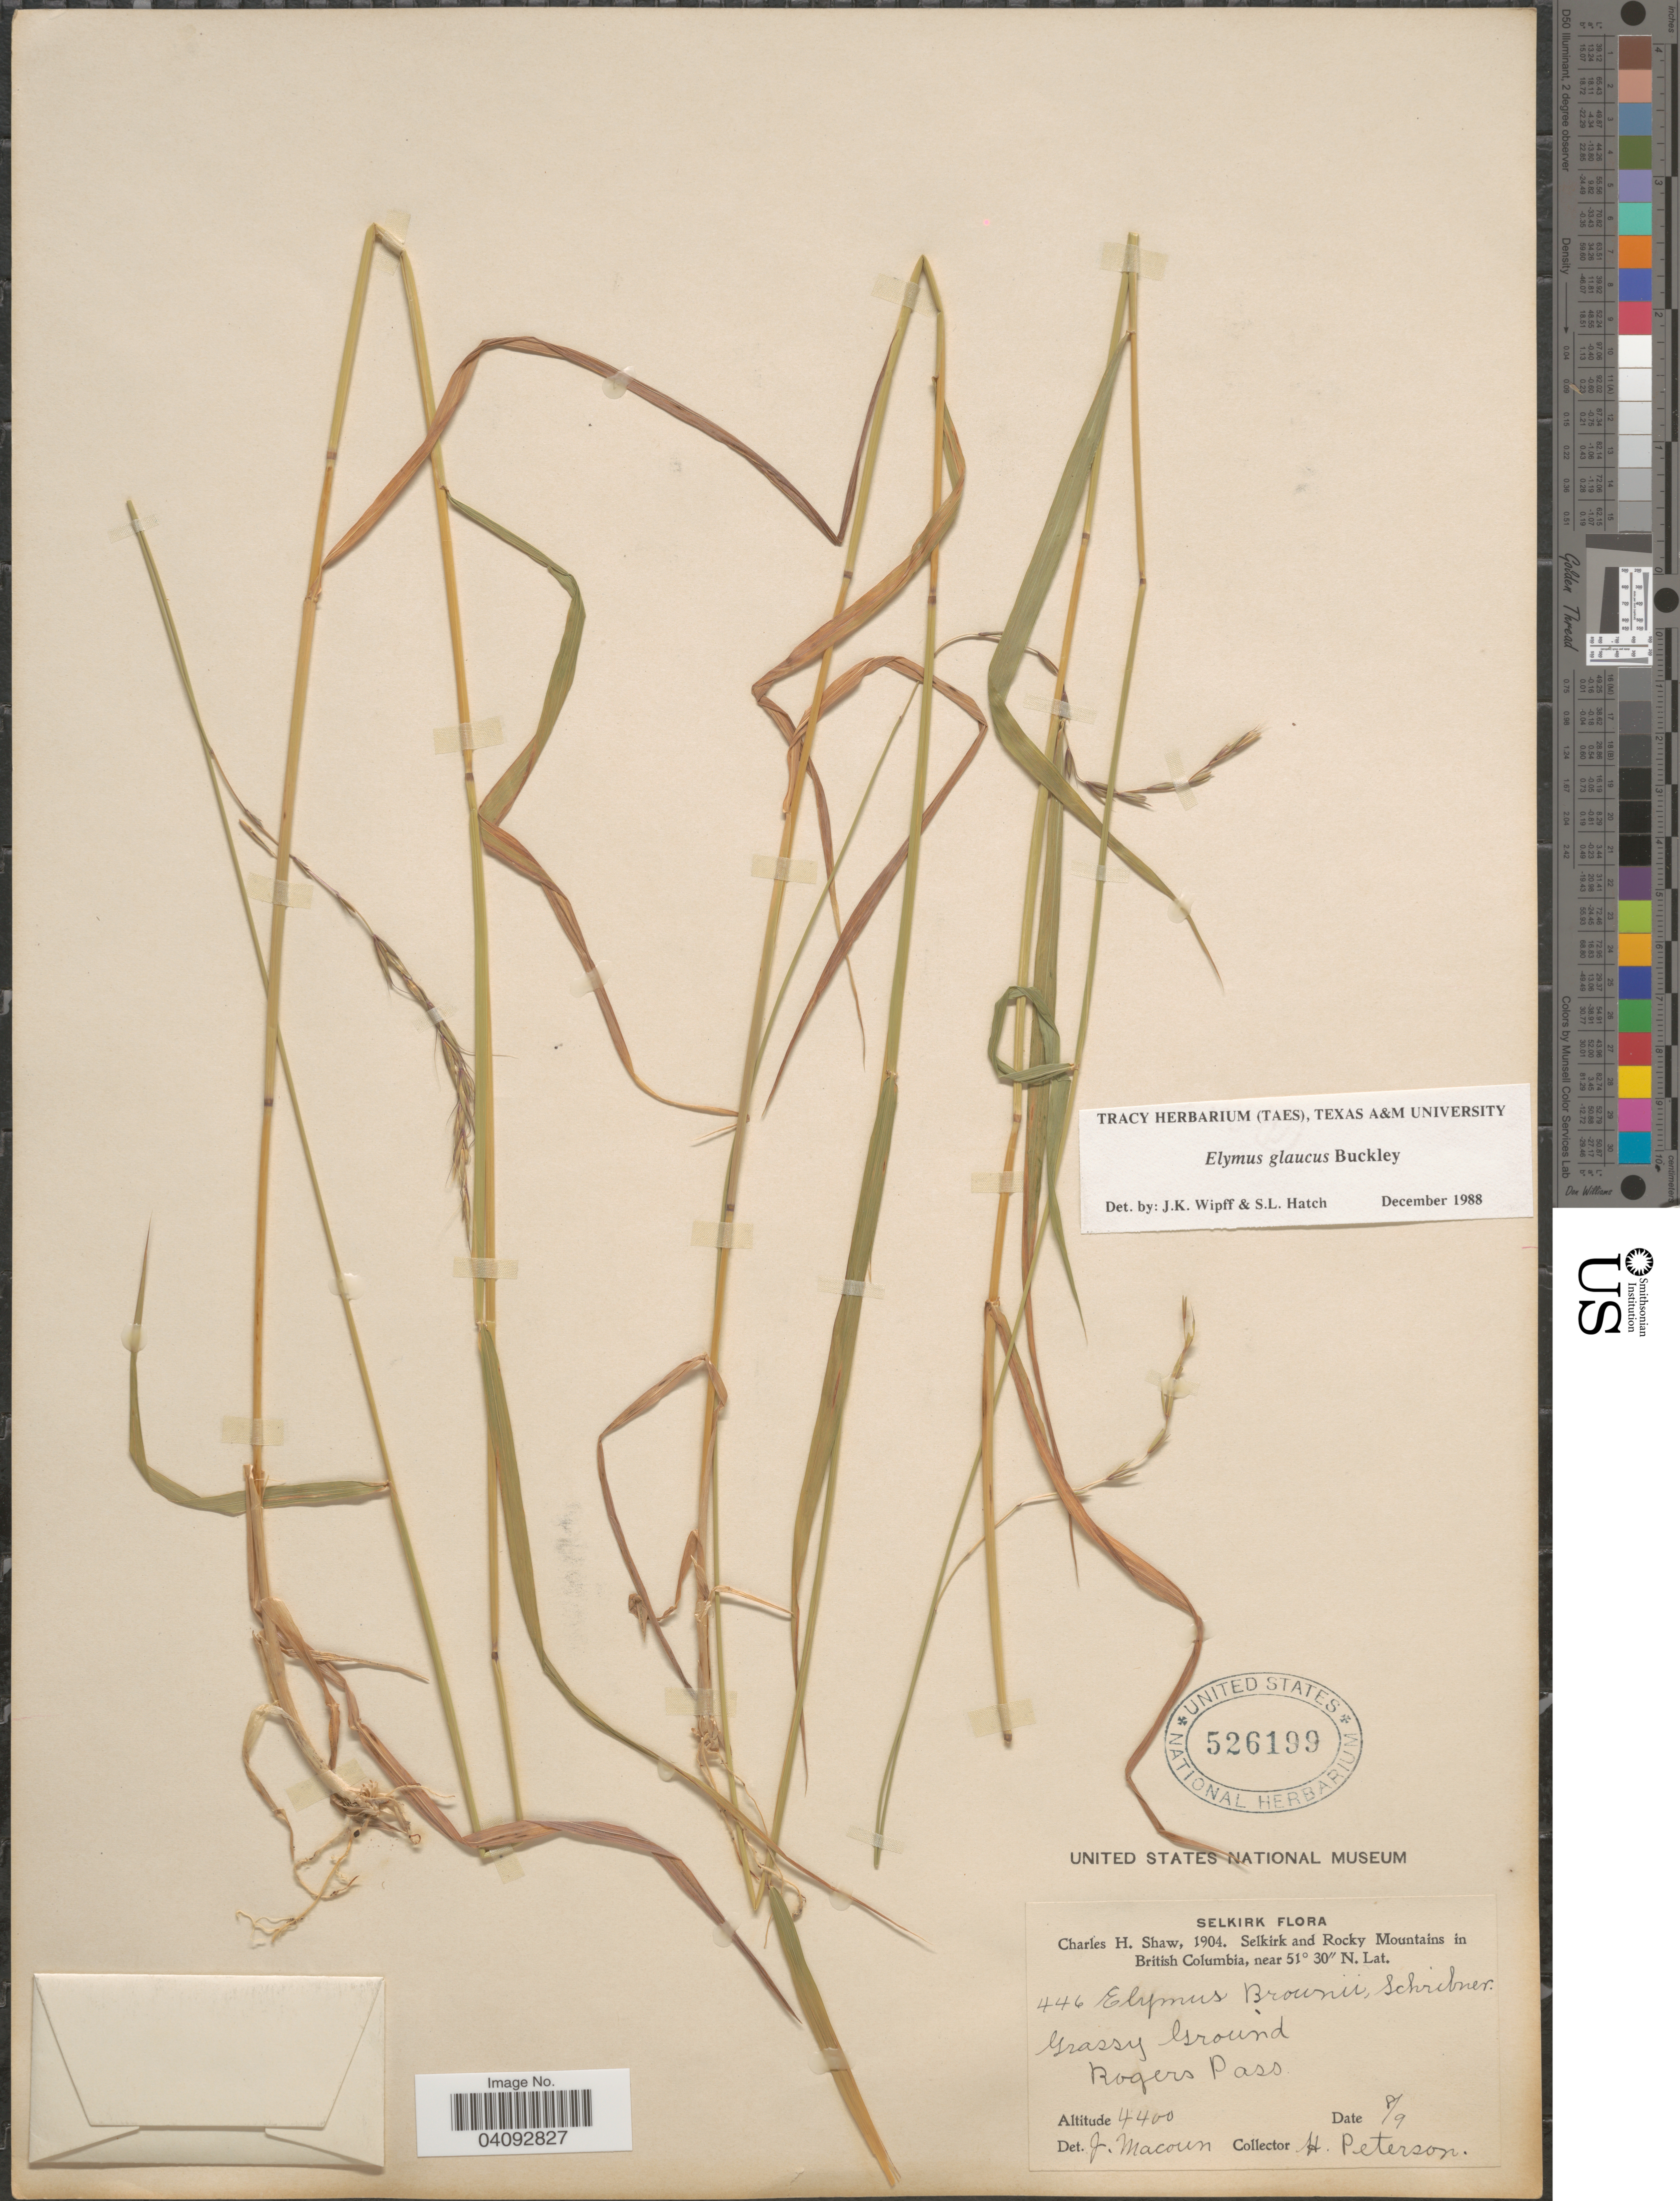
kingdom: Plantae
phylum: Tracheophyta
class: Liliopsida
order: Poales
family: Poaceae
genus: Elymus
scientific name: Elymus glaucus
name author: Buckley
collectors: H. Peterson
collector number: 446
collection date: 1904-09-08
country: Canada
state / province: British Columbia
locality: Selkirk and Rocky Mountains in British Columbia. Grassy Ground. Rogers Pass.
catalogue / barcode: US 526199